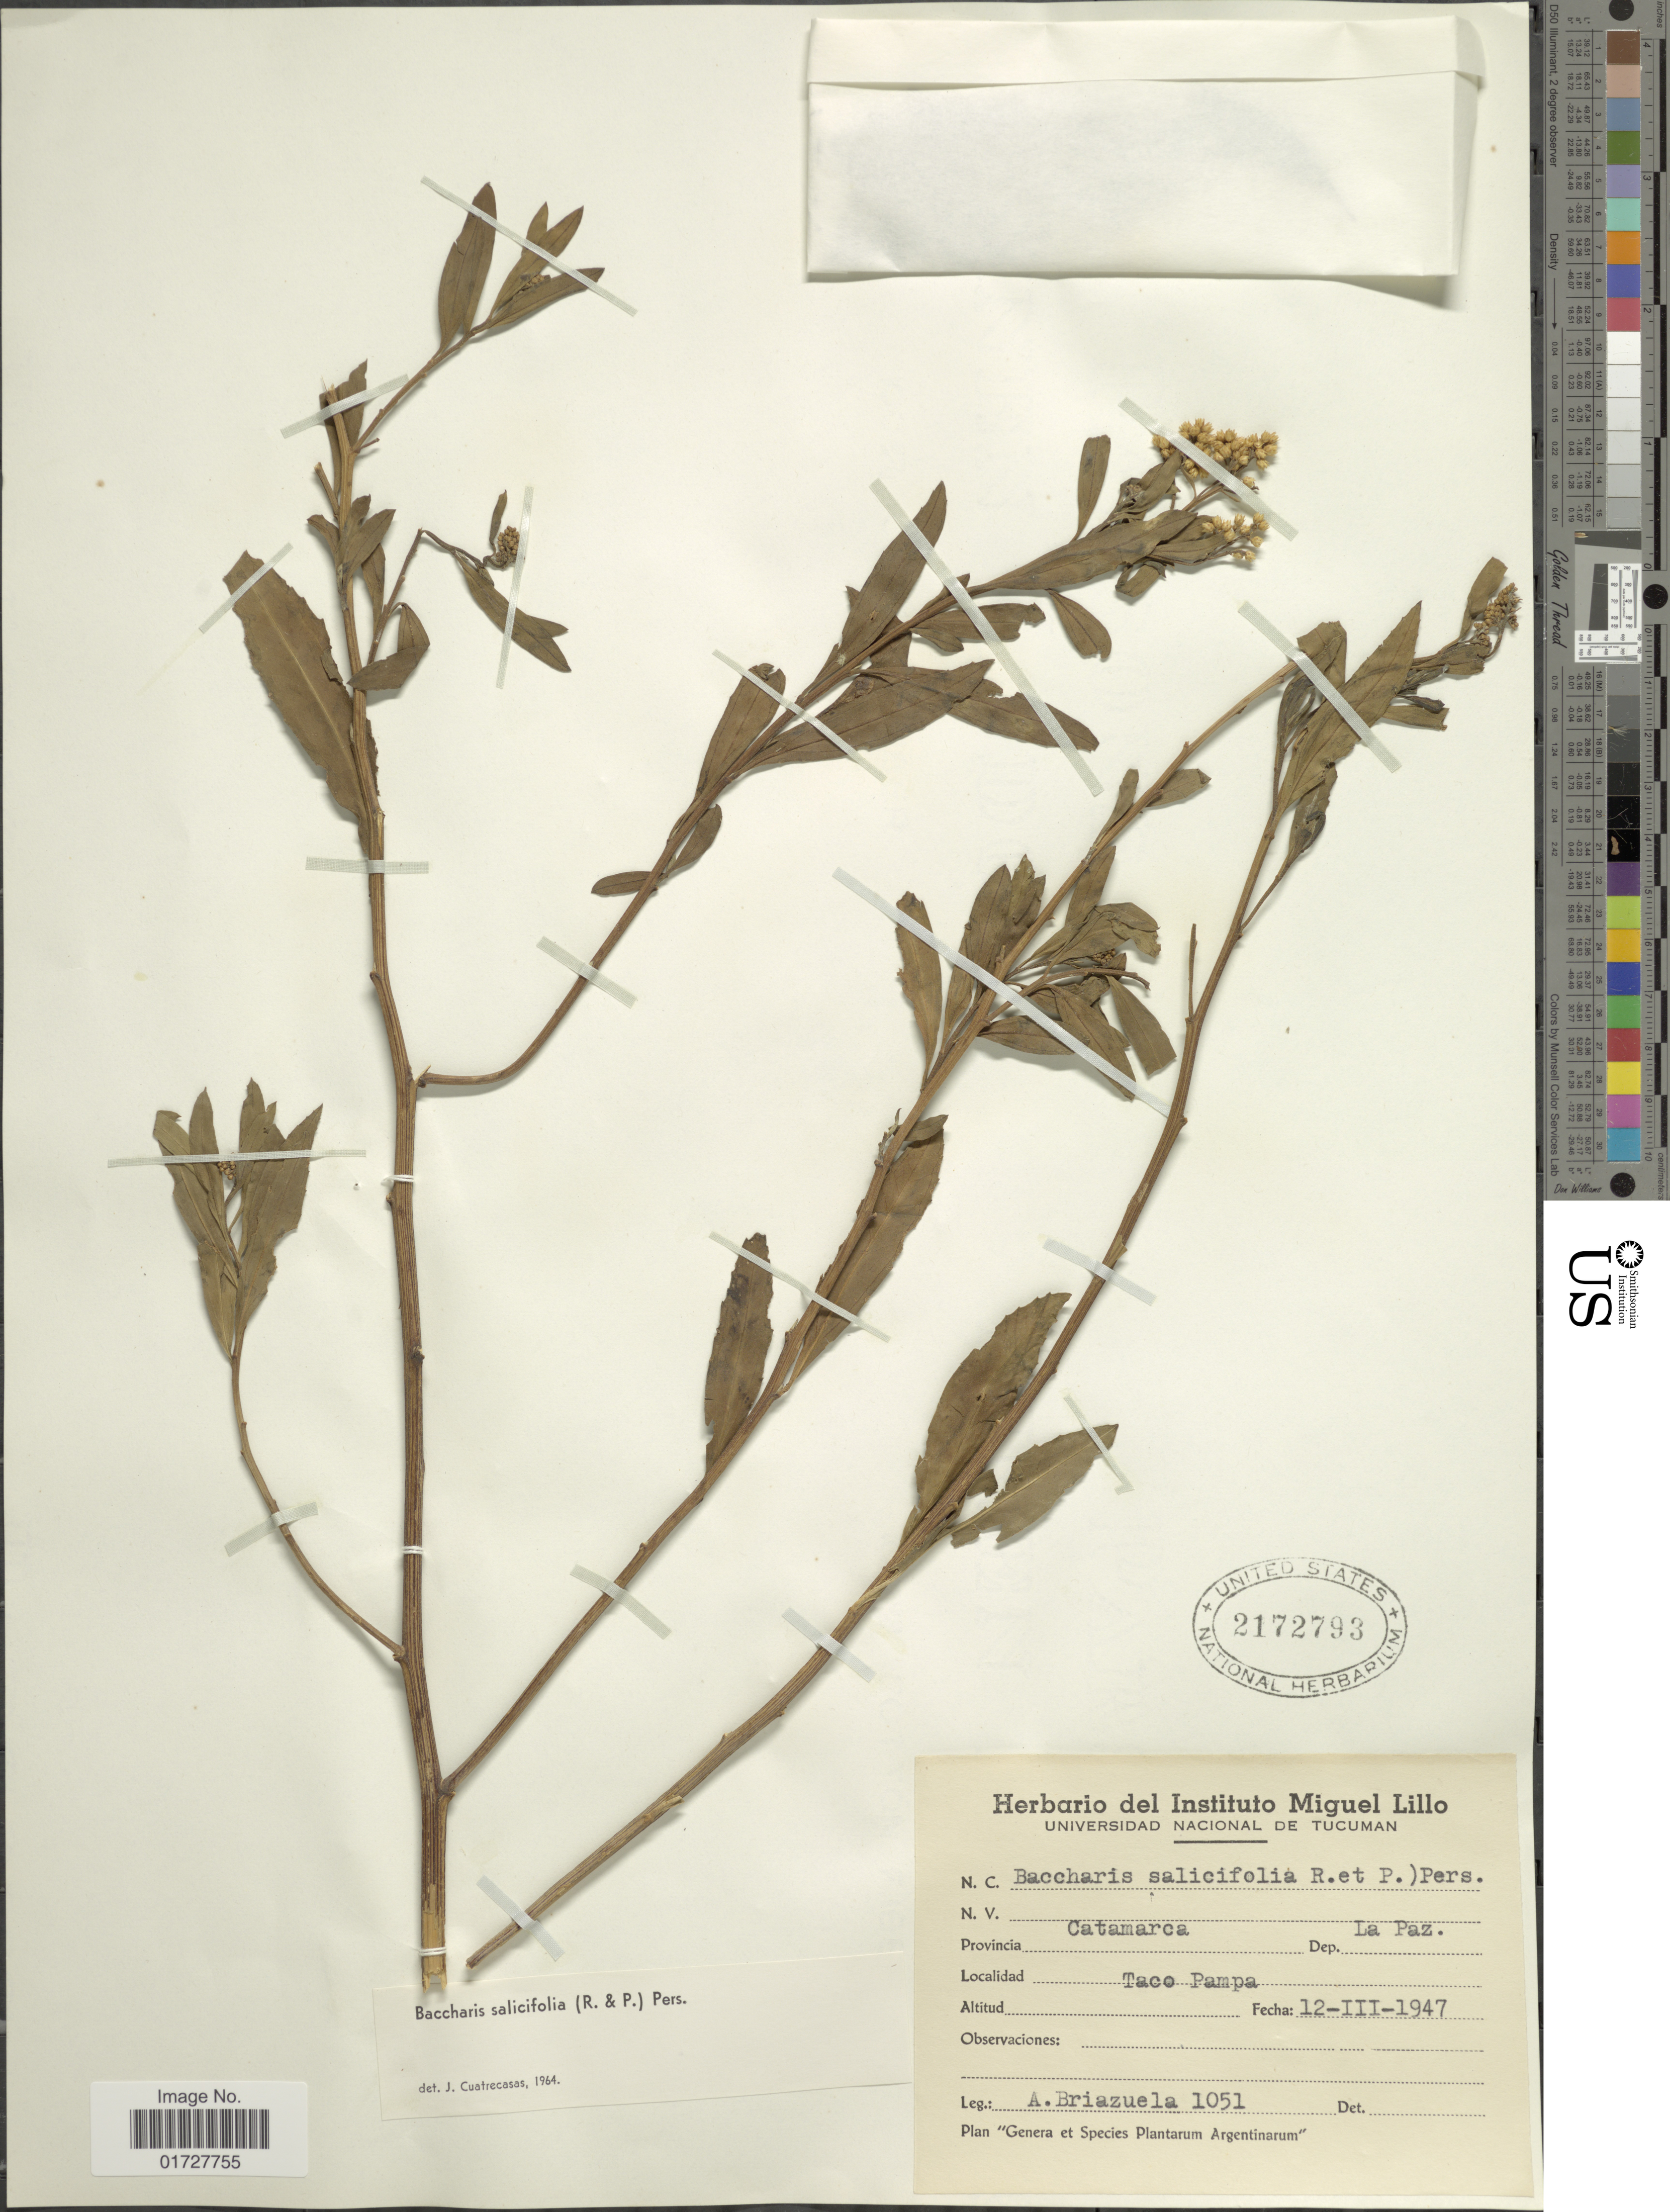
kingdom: Plantae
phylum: Tracheophyta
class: Magnoliopsida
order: Asterales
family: Asteraceae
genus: Baccharis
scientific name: Baccharis salicifolia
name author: (Ruiz & Pav.) Pers.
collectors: A. Briazuela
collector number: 1051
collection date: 1947-03-12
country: Argentina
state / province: Catamarca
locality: Dep. La Paz, Taco Pampa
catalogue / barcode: US 2172793